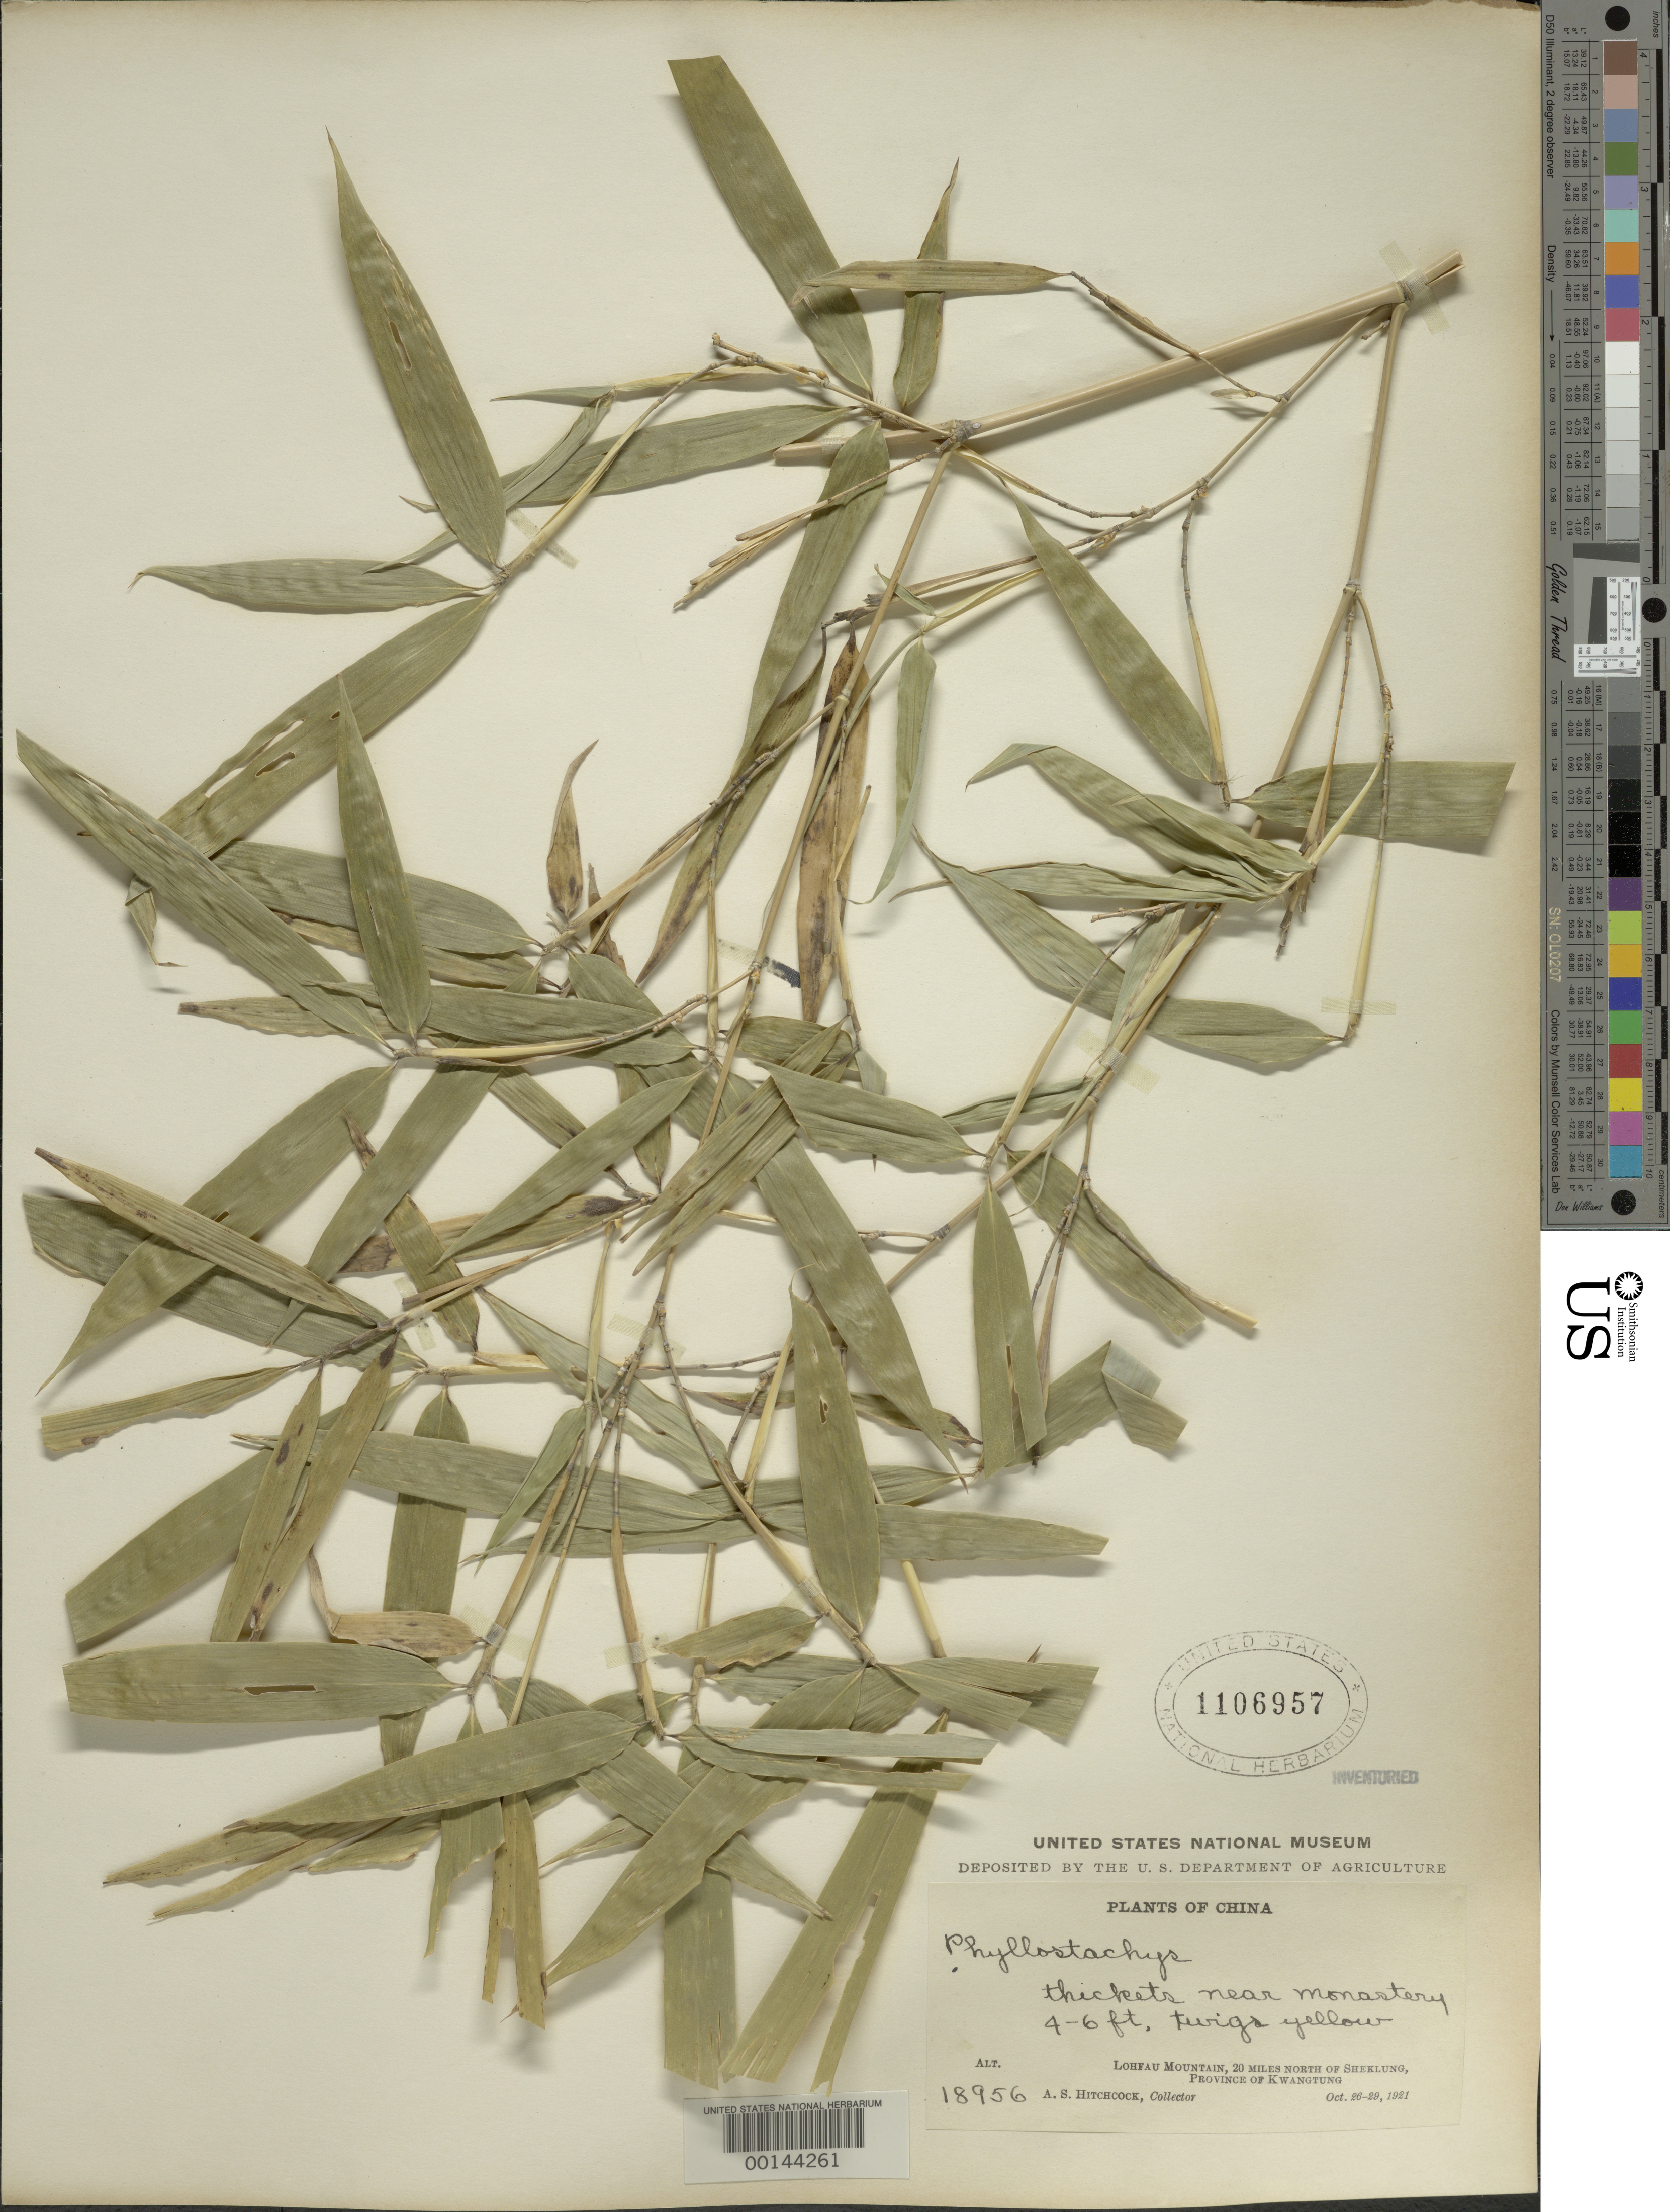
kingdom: Plantae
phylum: Tracheophyta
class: Liliopsida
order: Poales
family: Poaceae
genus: Phyllostachys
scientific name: Phyllostachys nigra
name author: (Lodd. ex Lindl.) Munro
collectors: A. S. Hitchcock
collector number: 18956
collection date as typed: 26 Oct 1921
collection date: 1921-10-26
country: China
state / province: Guangdong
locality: Sheklung, lohfau mt.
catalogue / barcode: US 1106957